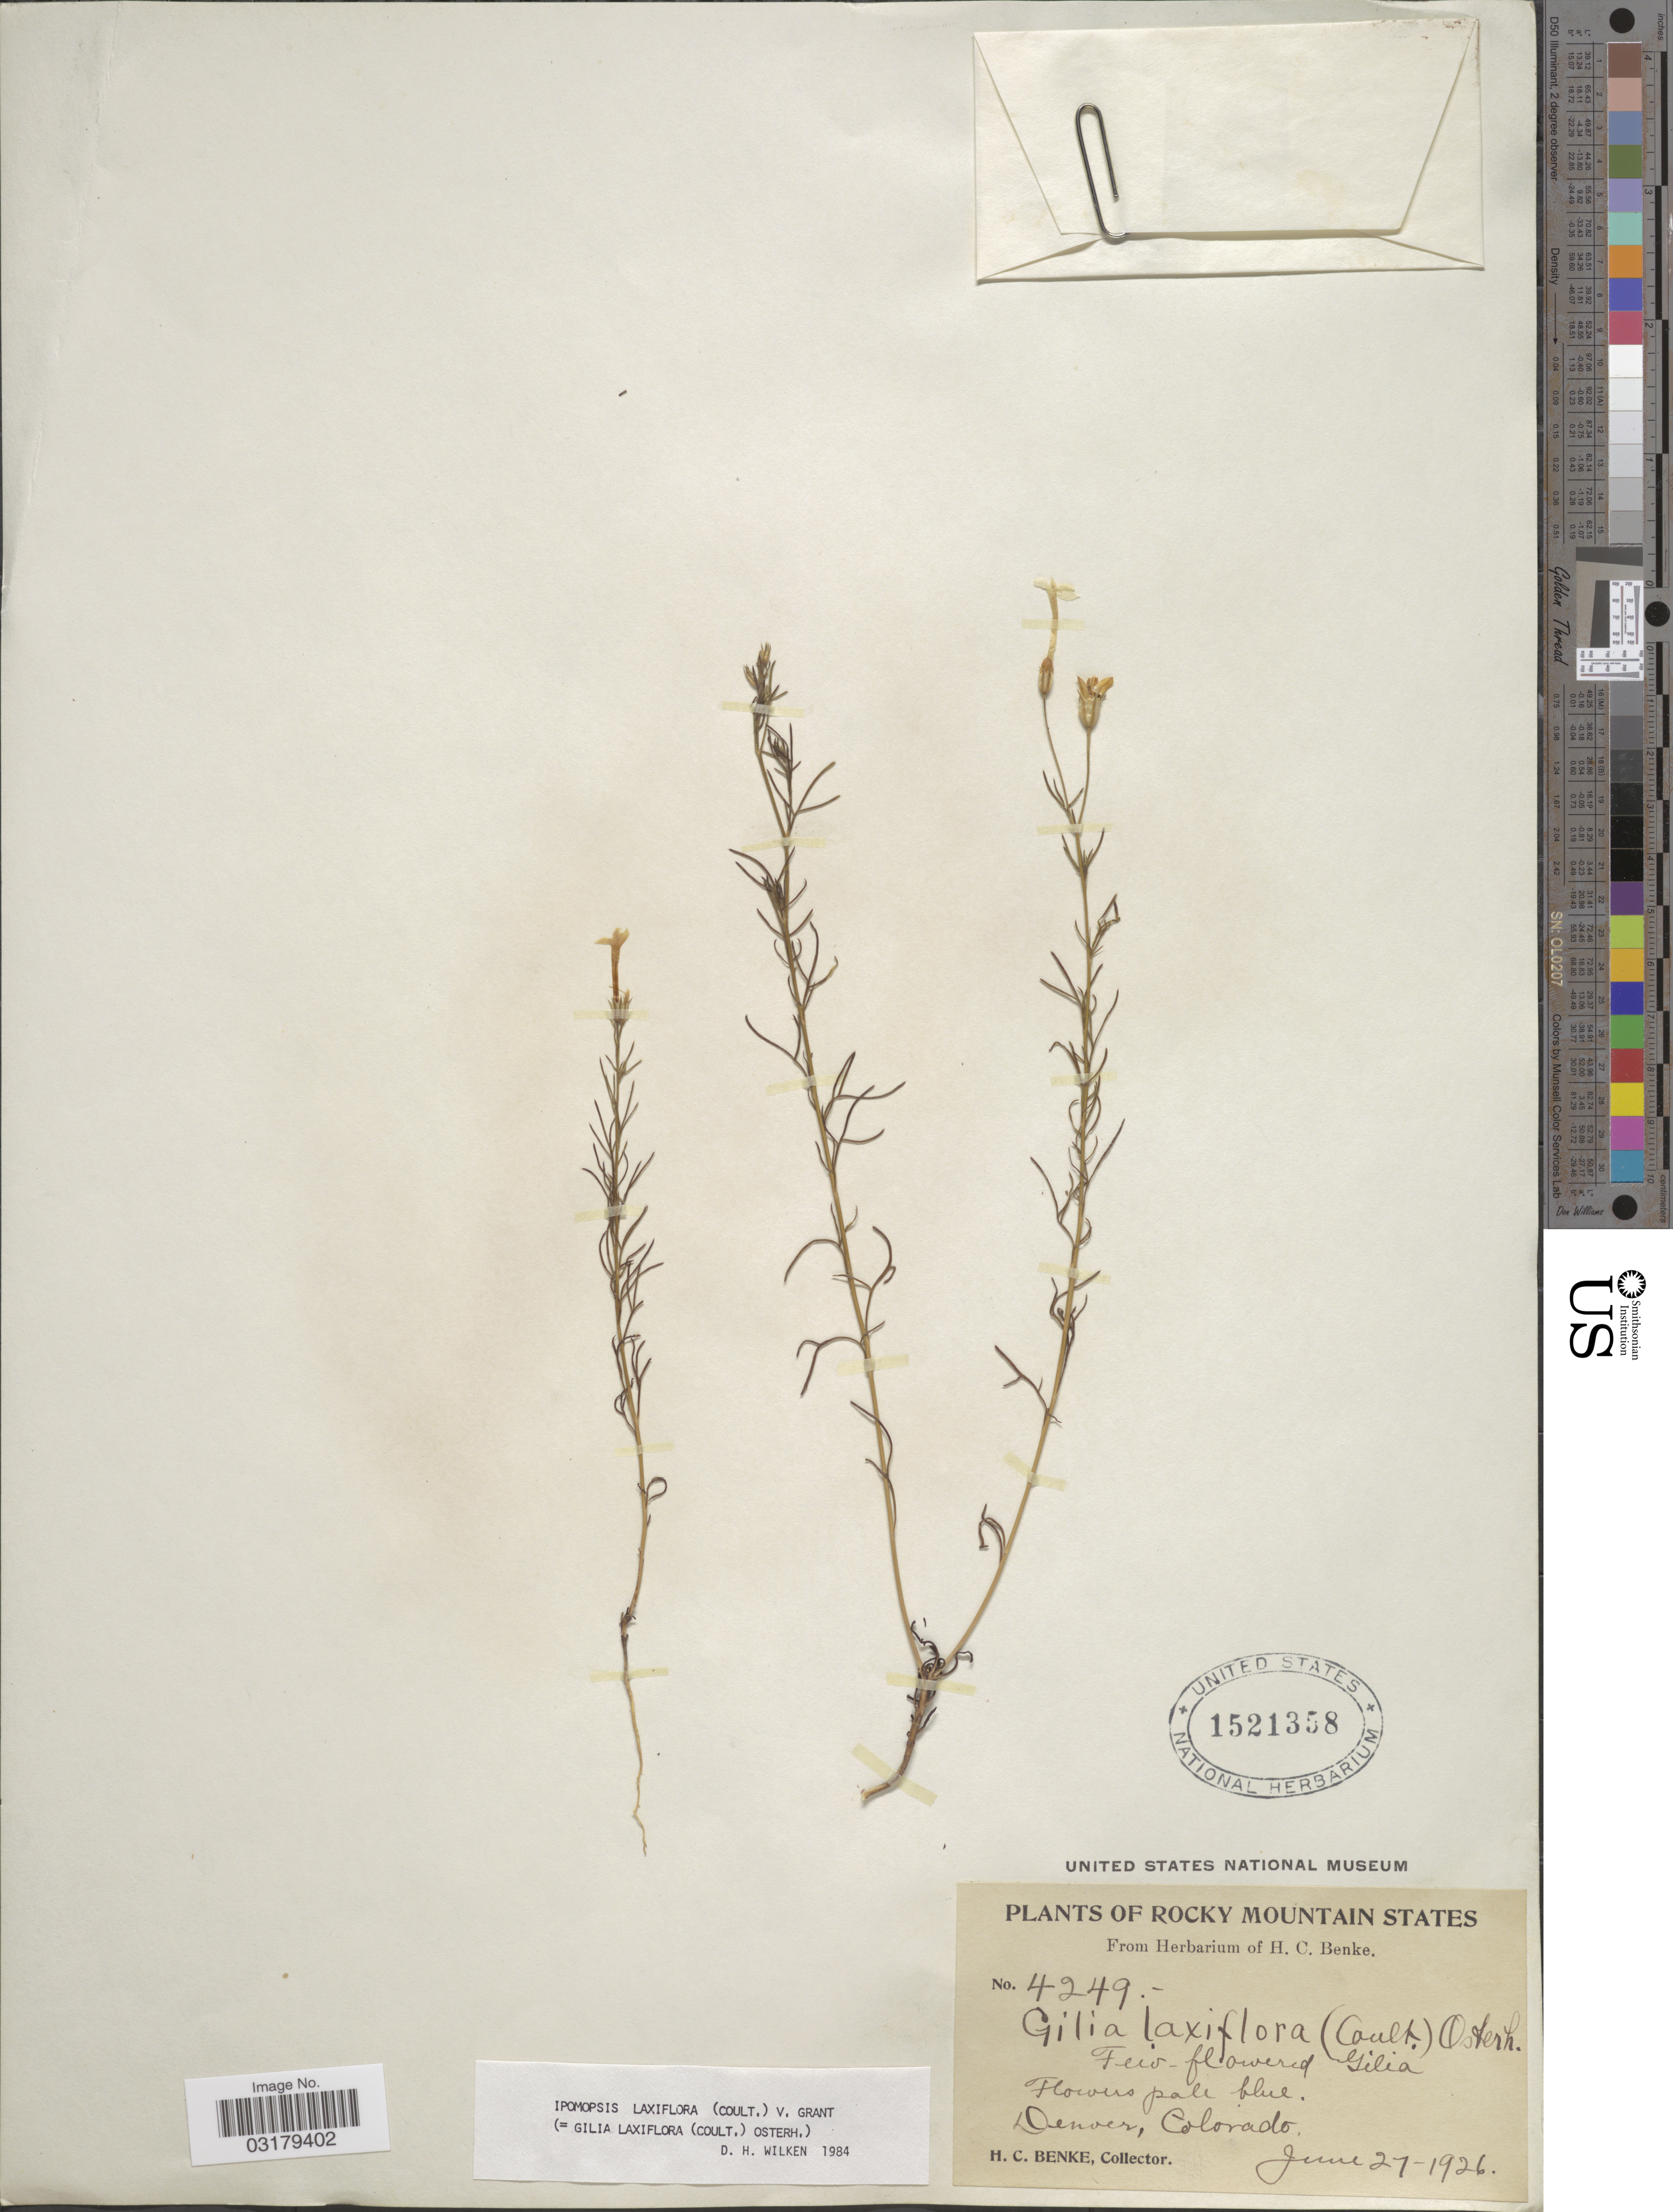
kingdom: Plantae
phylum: Tracheophyta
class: Magnoliopsida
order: Ericales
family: Polemoniaceae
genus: Ipomopsis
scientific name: Ipomopsis laxiflora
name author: (J.M. Coult.) V.E. Grant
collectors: H. Benke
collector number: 4249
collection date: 1926-06-27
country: United States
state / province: Colorado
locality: Rocky Mountain States. Denver.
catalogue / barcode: US 1521358